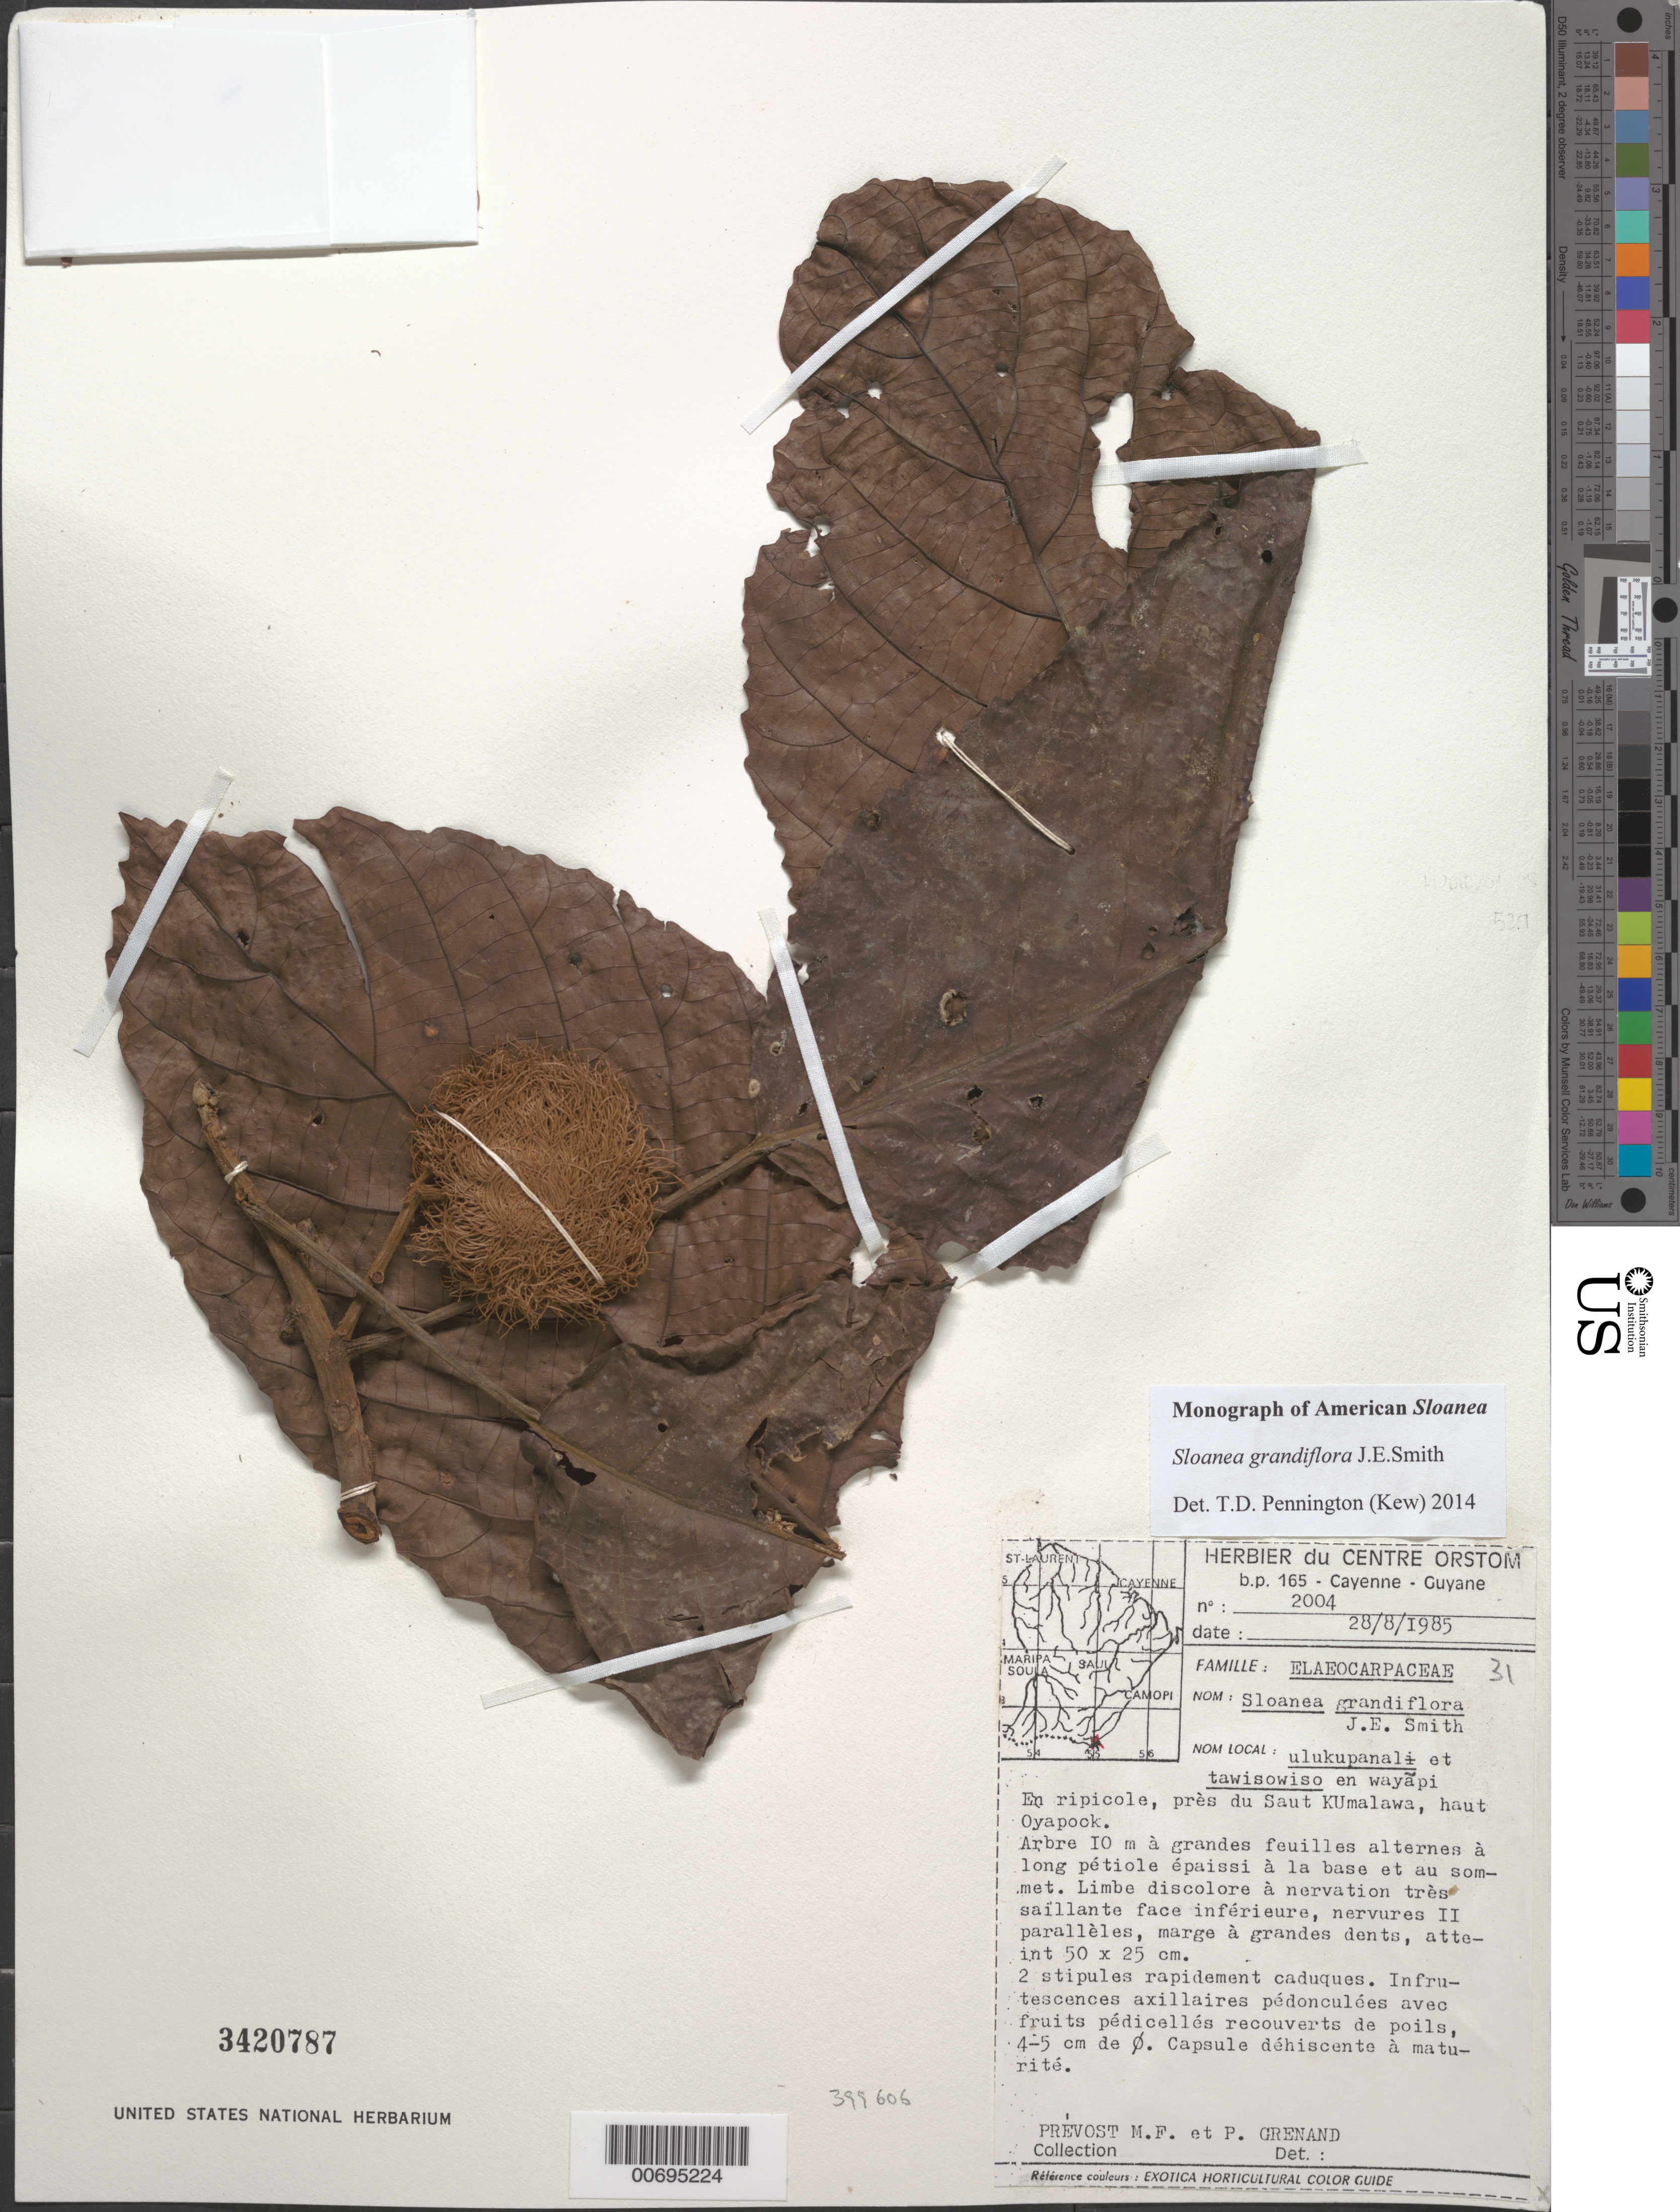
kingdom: Plantae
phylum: Tracheophyta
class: Magnoliopsida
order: Oxalidales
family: Elaeocarpaceae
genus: Sloanea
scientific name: Sloanea grandiflora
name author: Sm.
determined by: Pennington, T. D., (K)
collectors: M.-F. Prévost & P. Grenand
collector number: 2004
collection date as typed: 28-Aug-85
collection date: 1985-08-28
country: French Guiana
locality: Haut Oyapock, a proximité du Saut Koumalawa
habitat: Riparian vegetation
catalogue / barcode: US 3240787